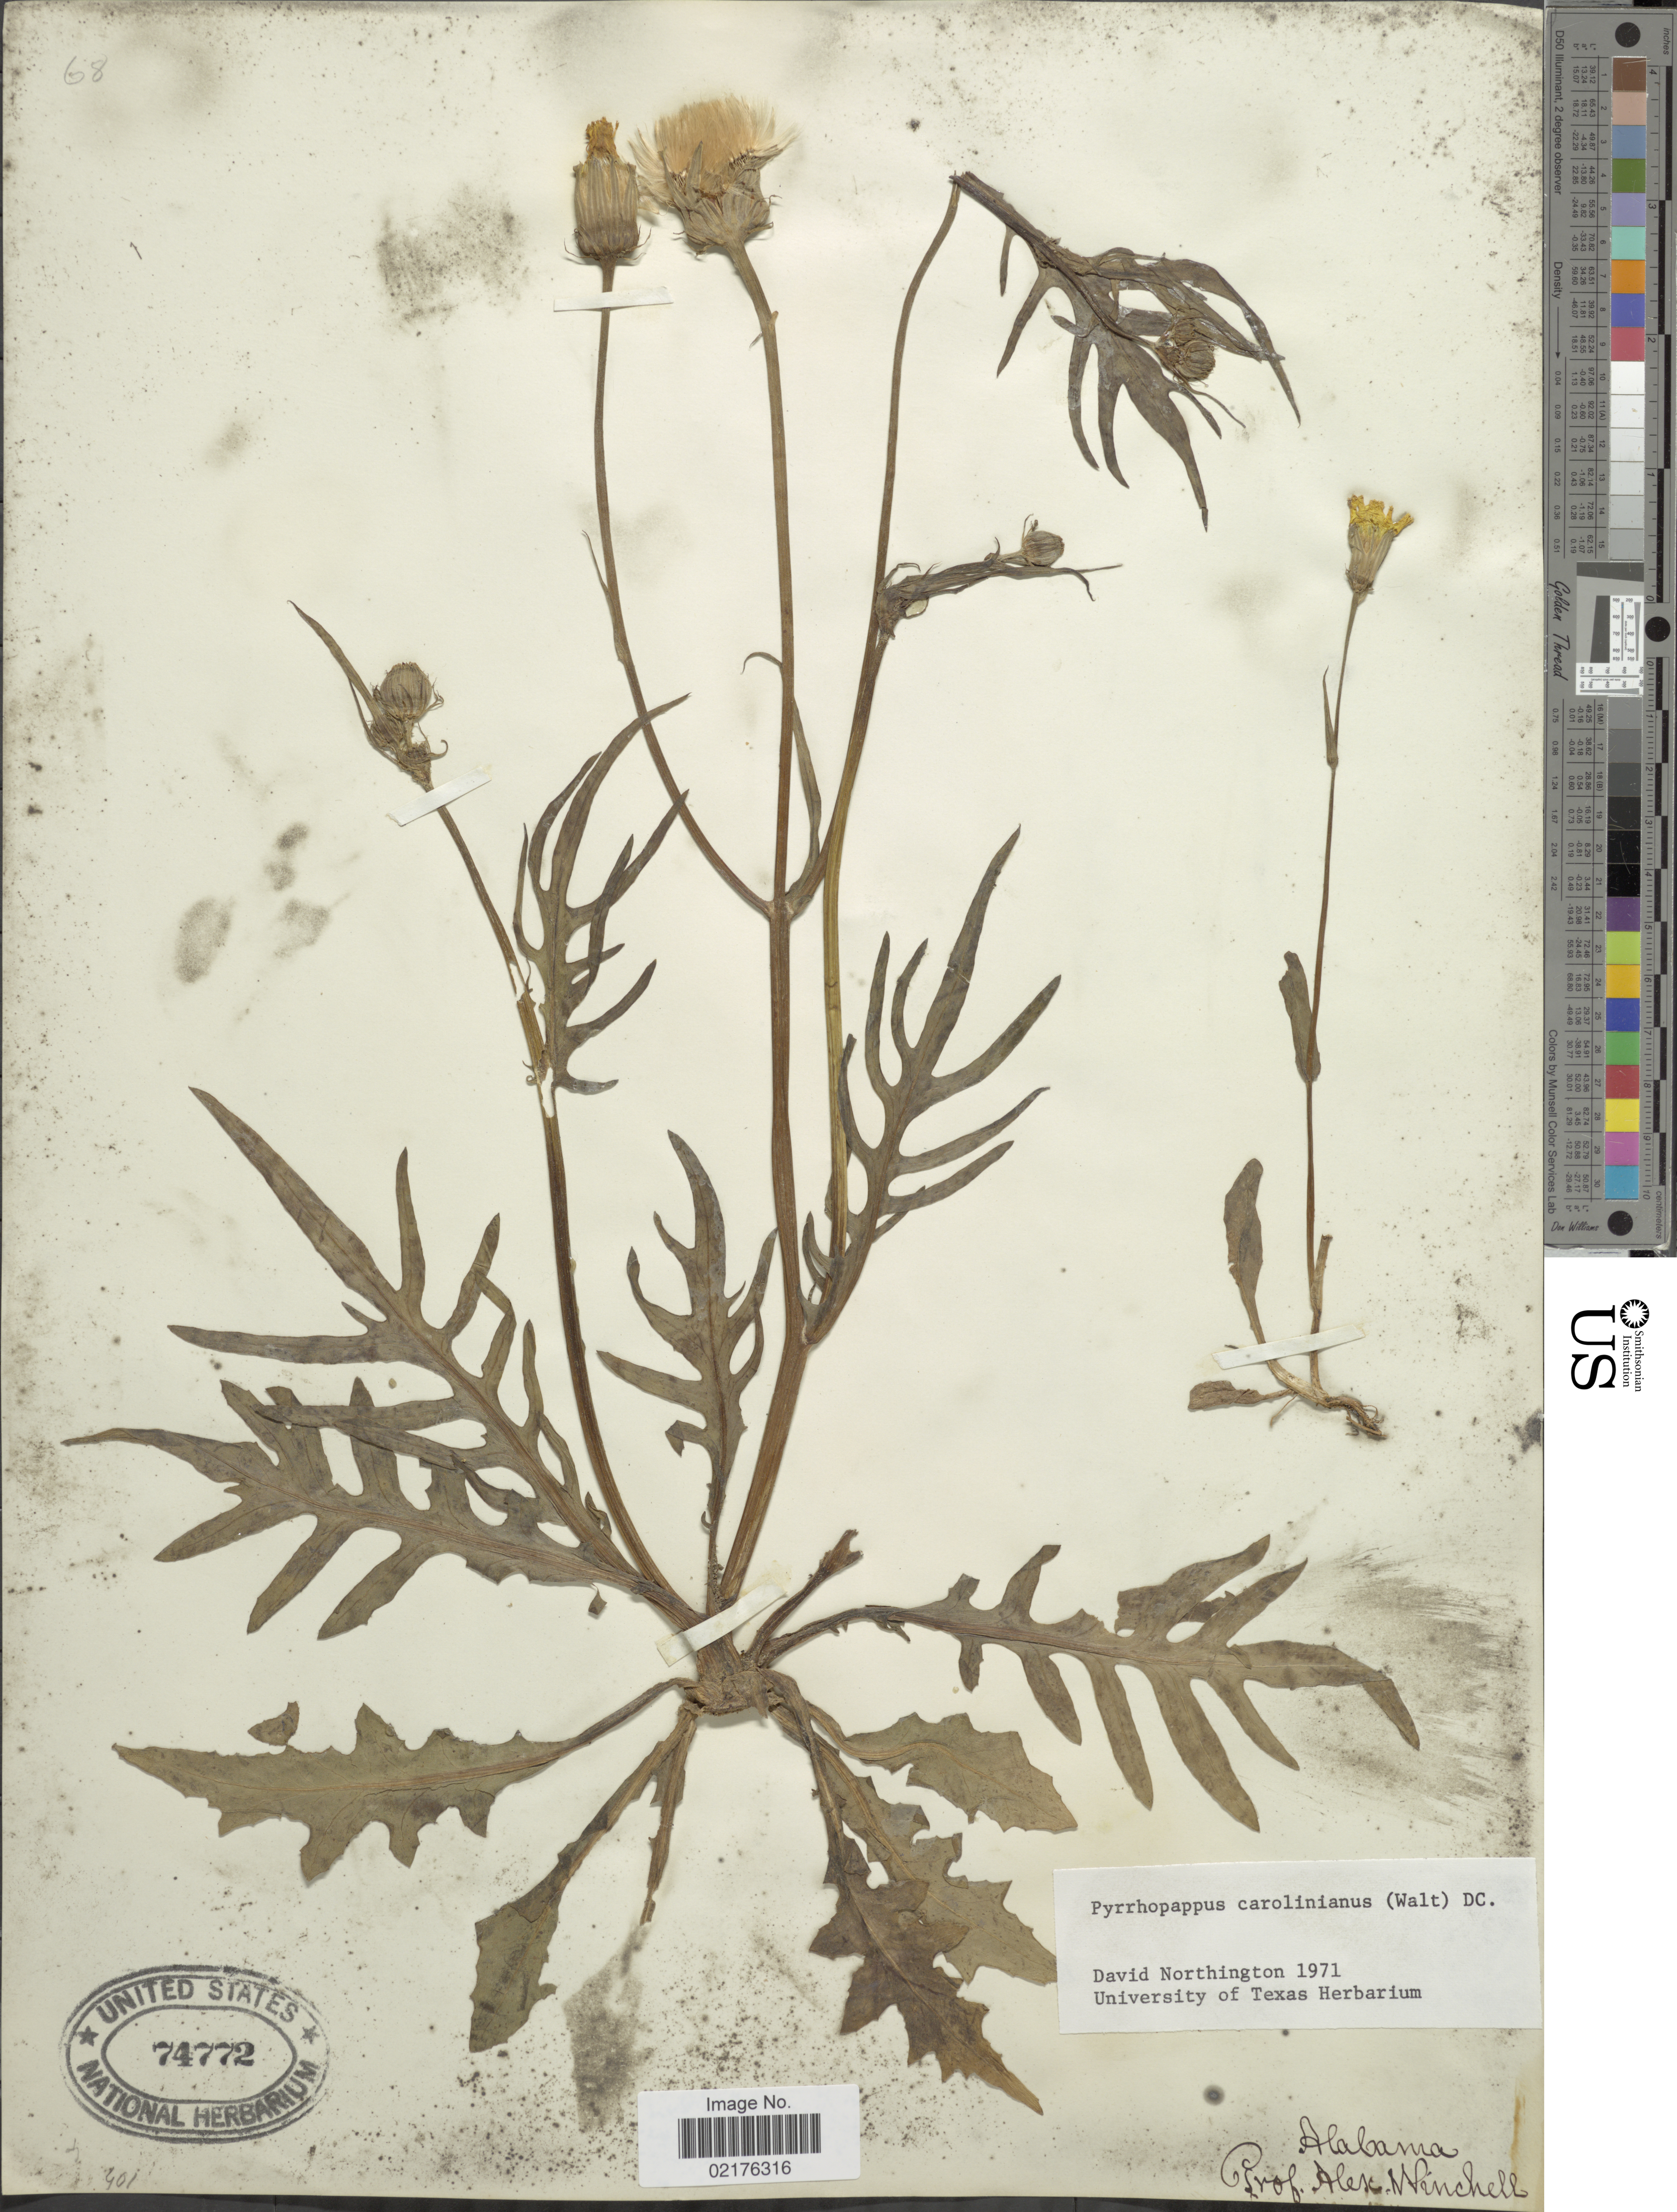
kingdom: Plantae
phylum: Tracheophyta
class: Magnoliopsida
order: Asterales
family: Asteraceae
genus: Pyrrhopappus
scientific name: Pyrrhopappus carolinianus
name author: (Walter) DC.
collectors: A. Winchell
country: United States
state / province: Alabama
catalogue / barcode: US 74772